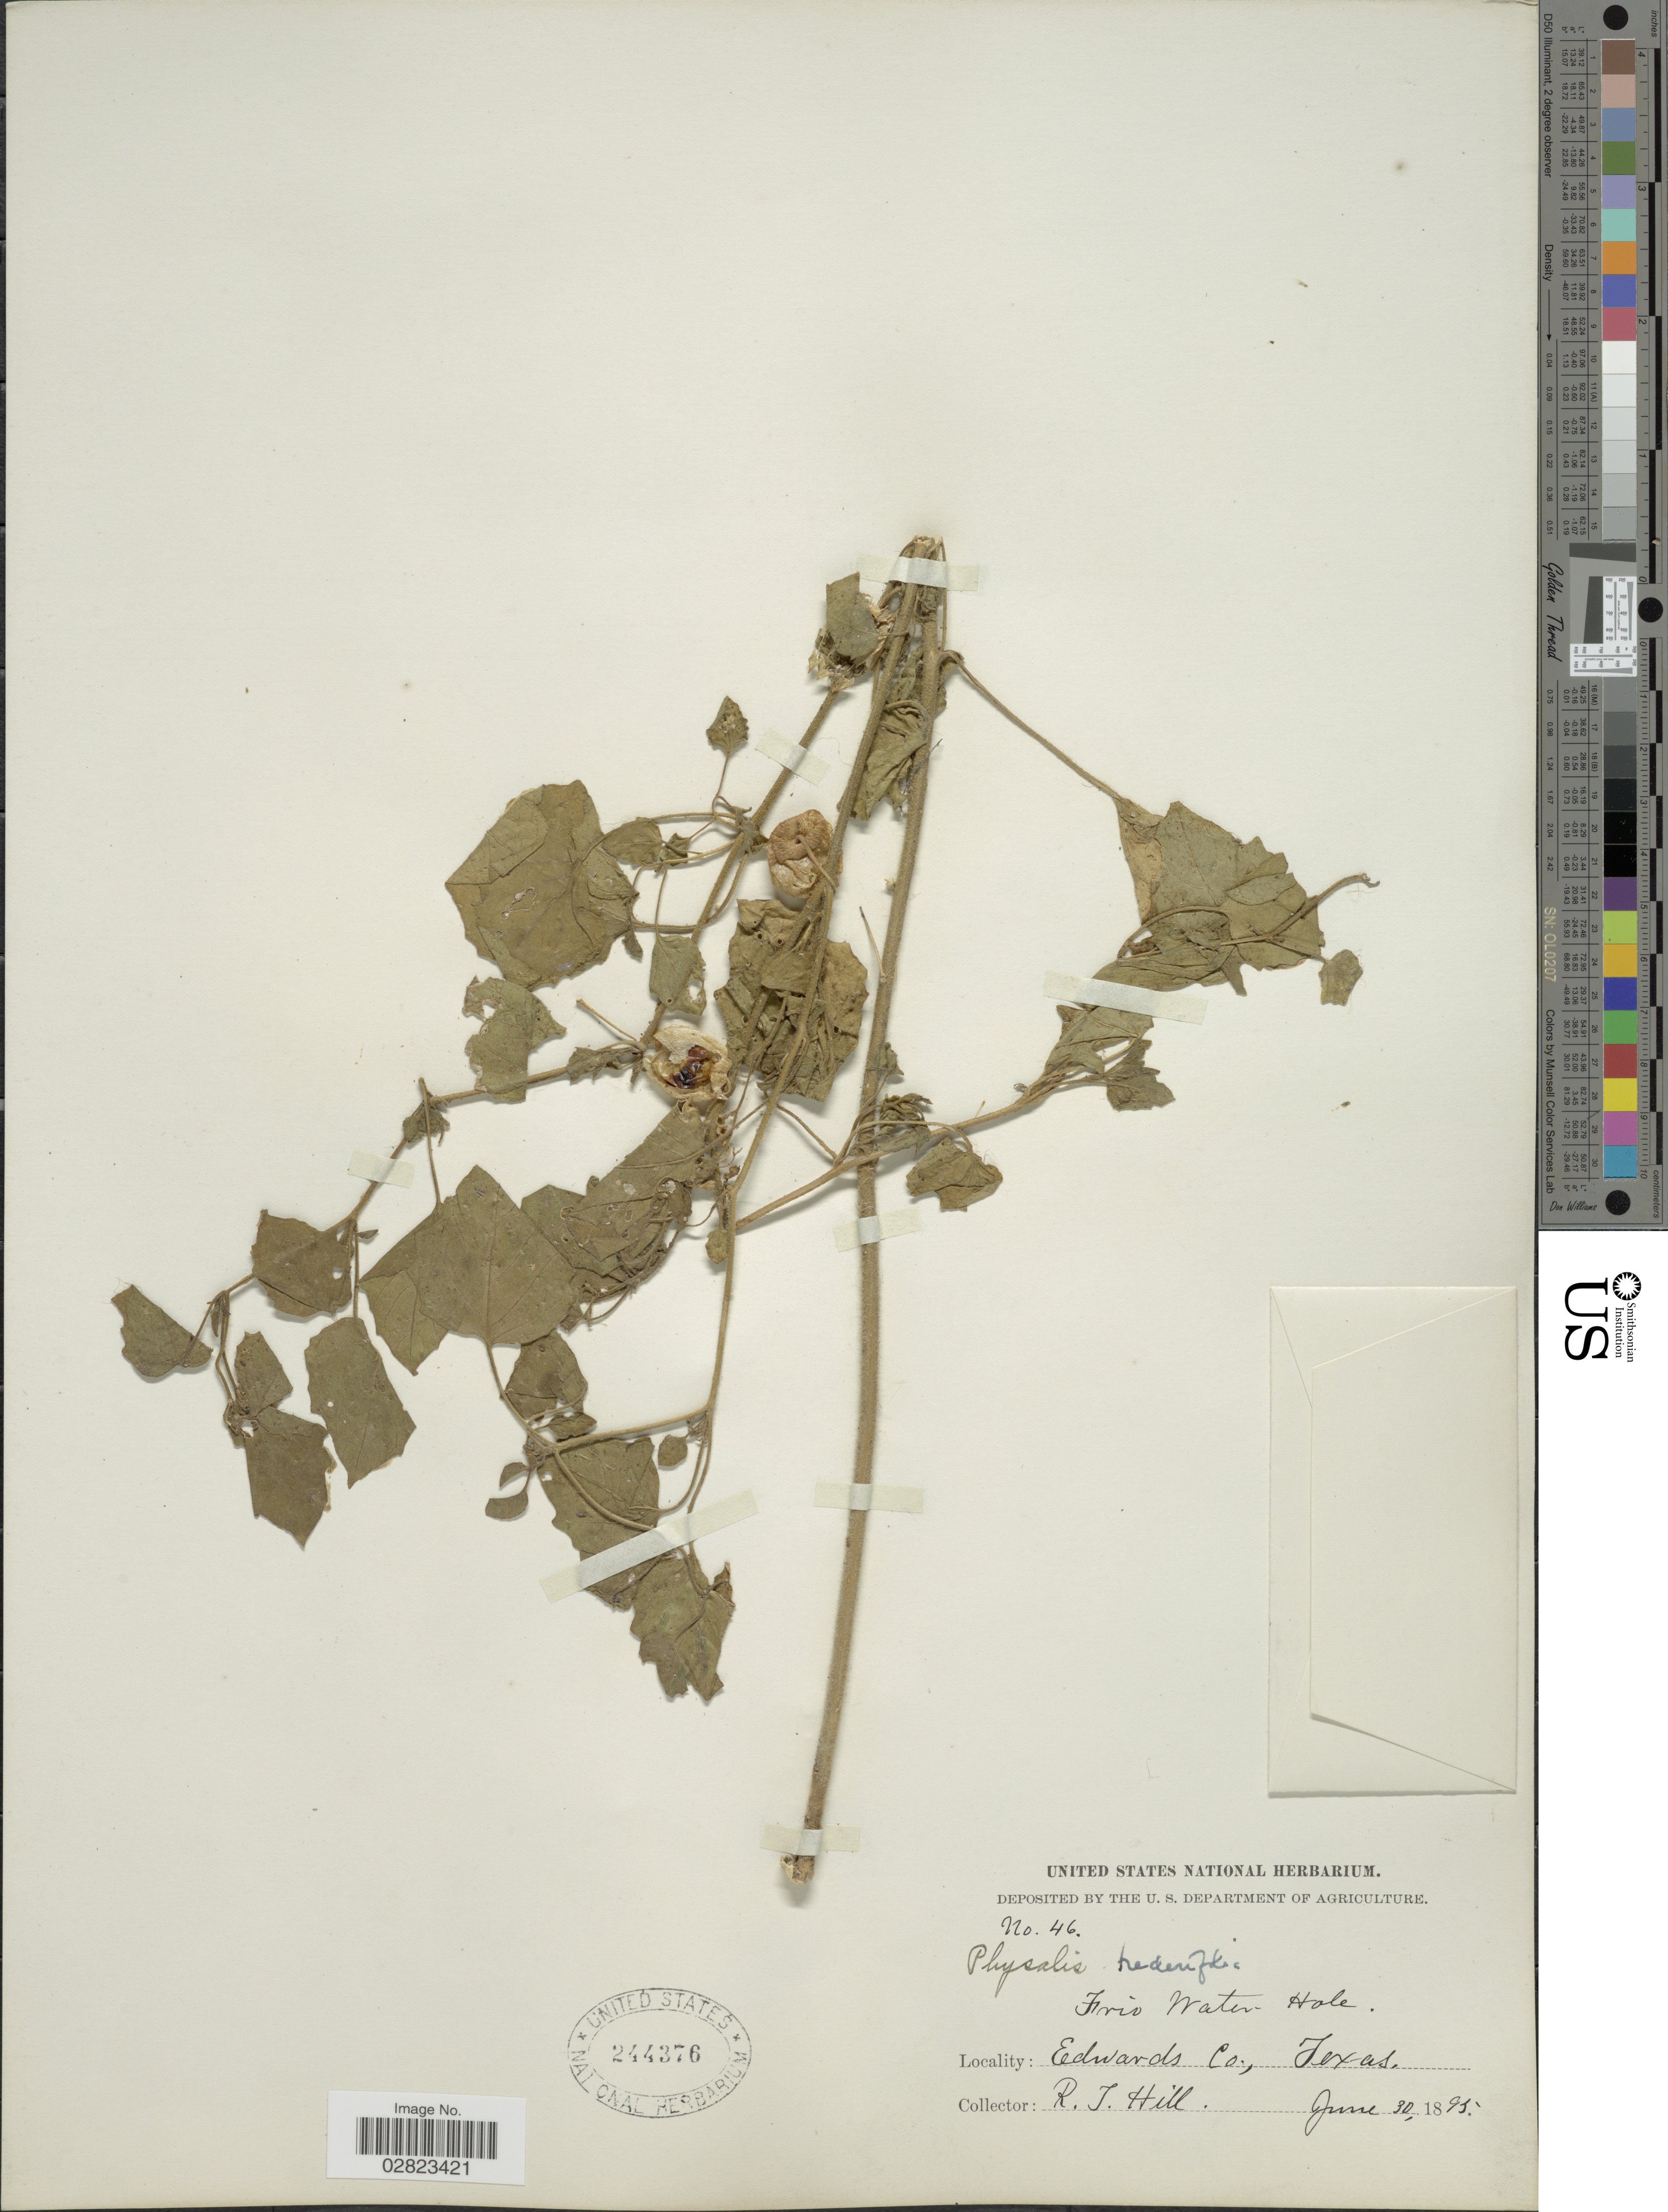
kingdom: Plantae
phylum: Tracheophyta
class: Magnoliopsida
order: Solanales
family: Solanaceae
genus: Physalis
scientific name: Physalis hederifolia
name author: A. Gray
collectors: R. J. Hill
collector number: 46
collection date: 1895-06-30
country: United States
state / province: Texas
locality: Frio Water Hole. Edwards Co.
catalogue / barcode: US 244376